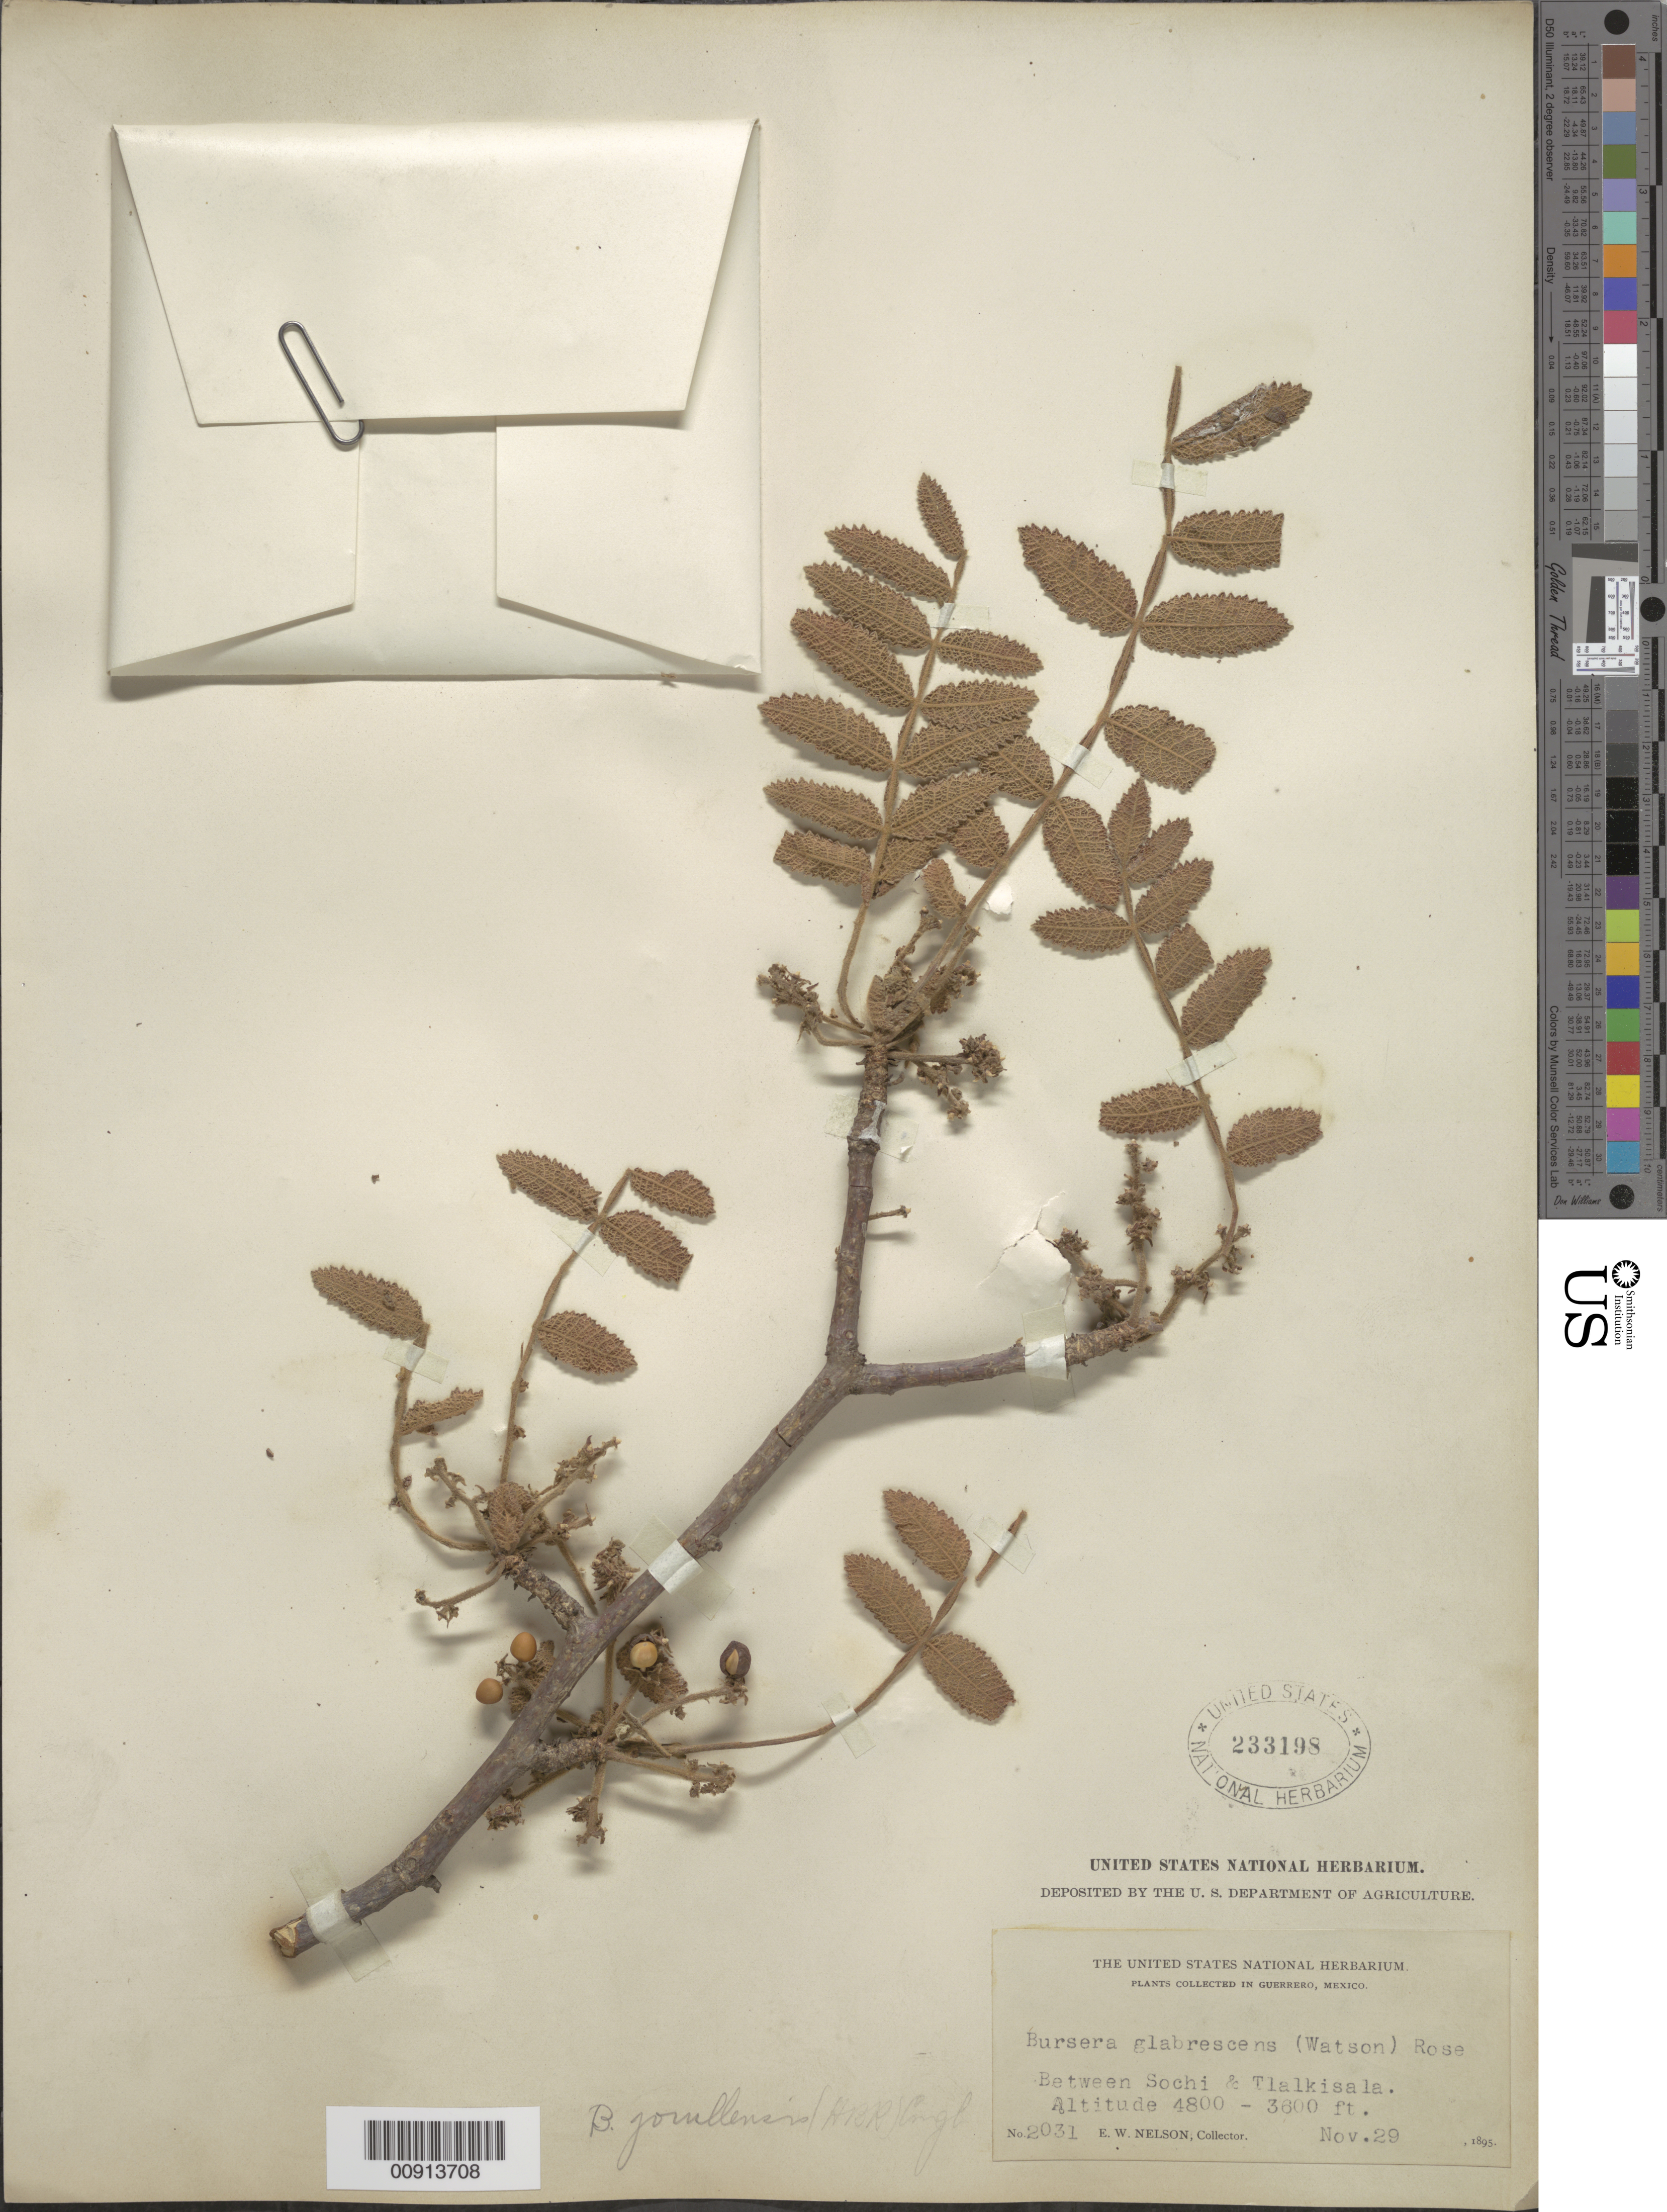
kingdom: Plantae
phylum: Tracheophyta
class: Magnoliopsida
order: Sapindales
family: Burseraceae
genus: Bursera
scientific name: Bursera jorullensis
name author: (Kunth) Engl.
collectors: E. W. Nelson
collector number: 2031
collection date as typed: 29 Nov 1895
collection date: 1895-11-29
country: Mexico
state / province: Guerrero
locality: Guerrero: Between Sochi & Tlalkisala.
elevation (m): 1097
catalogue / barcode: US 233198